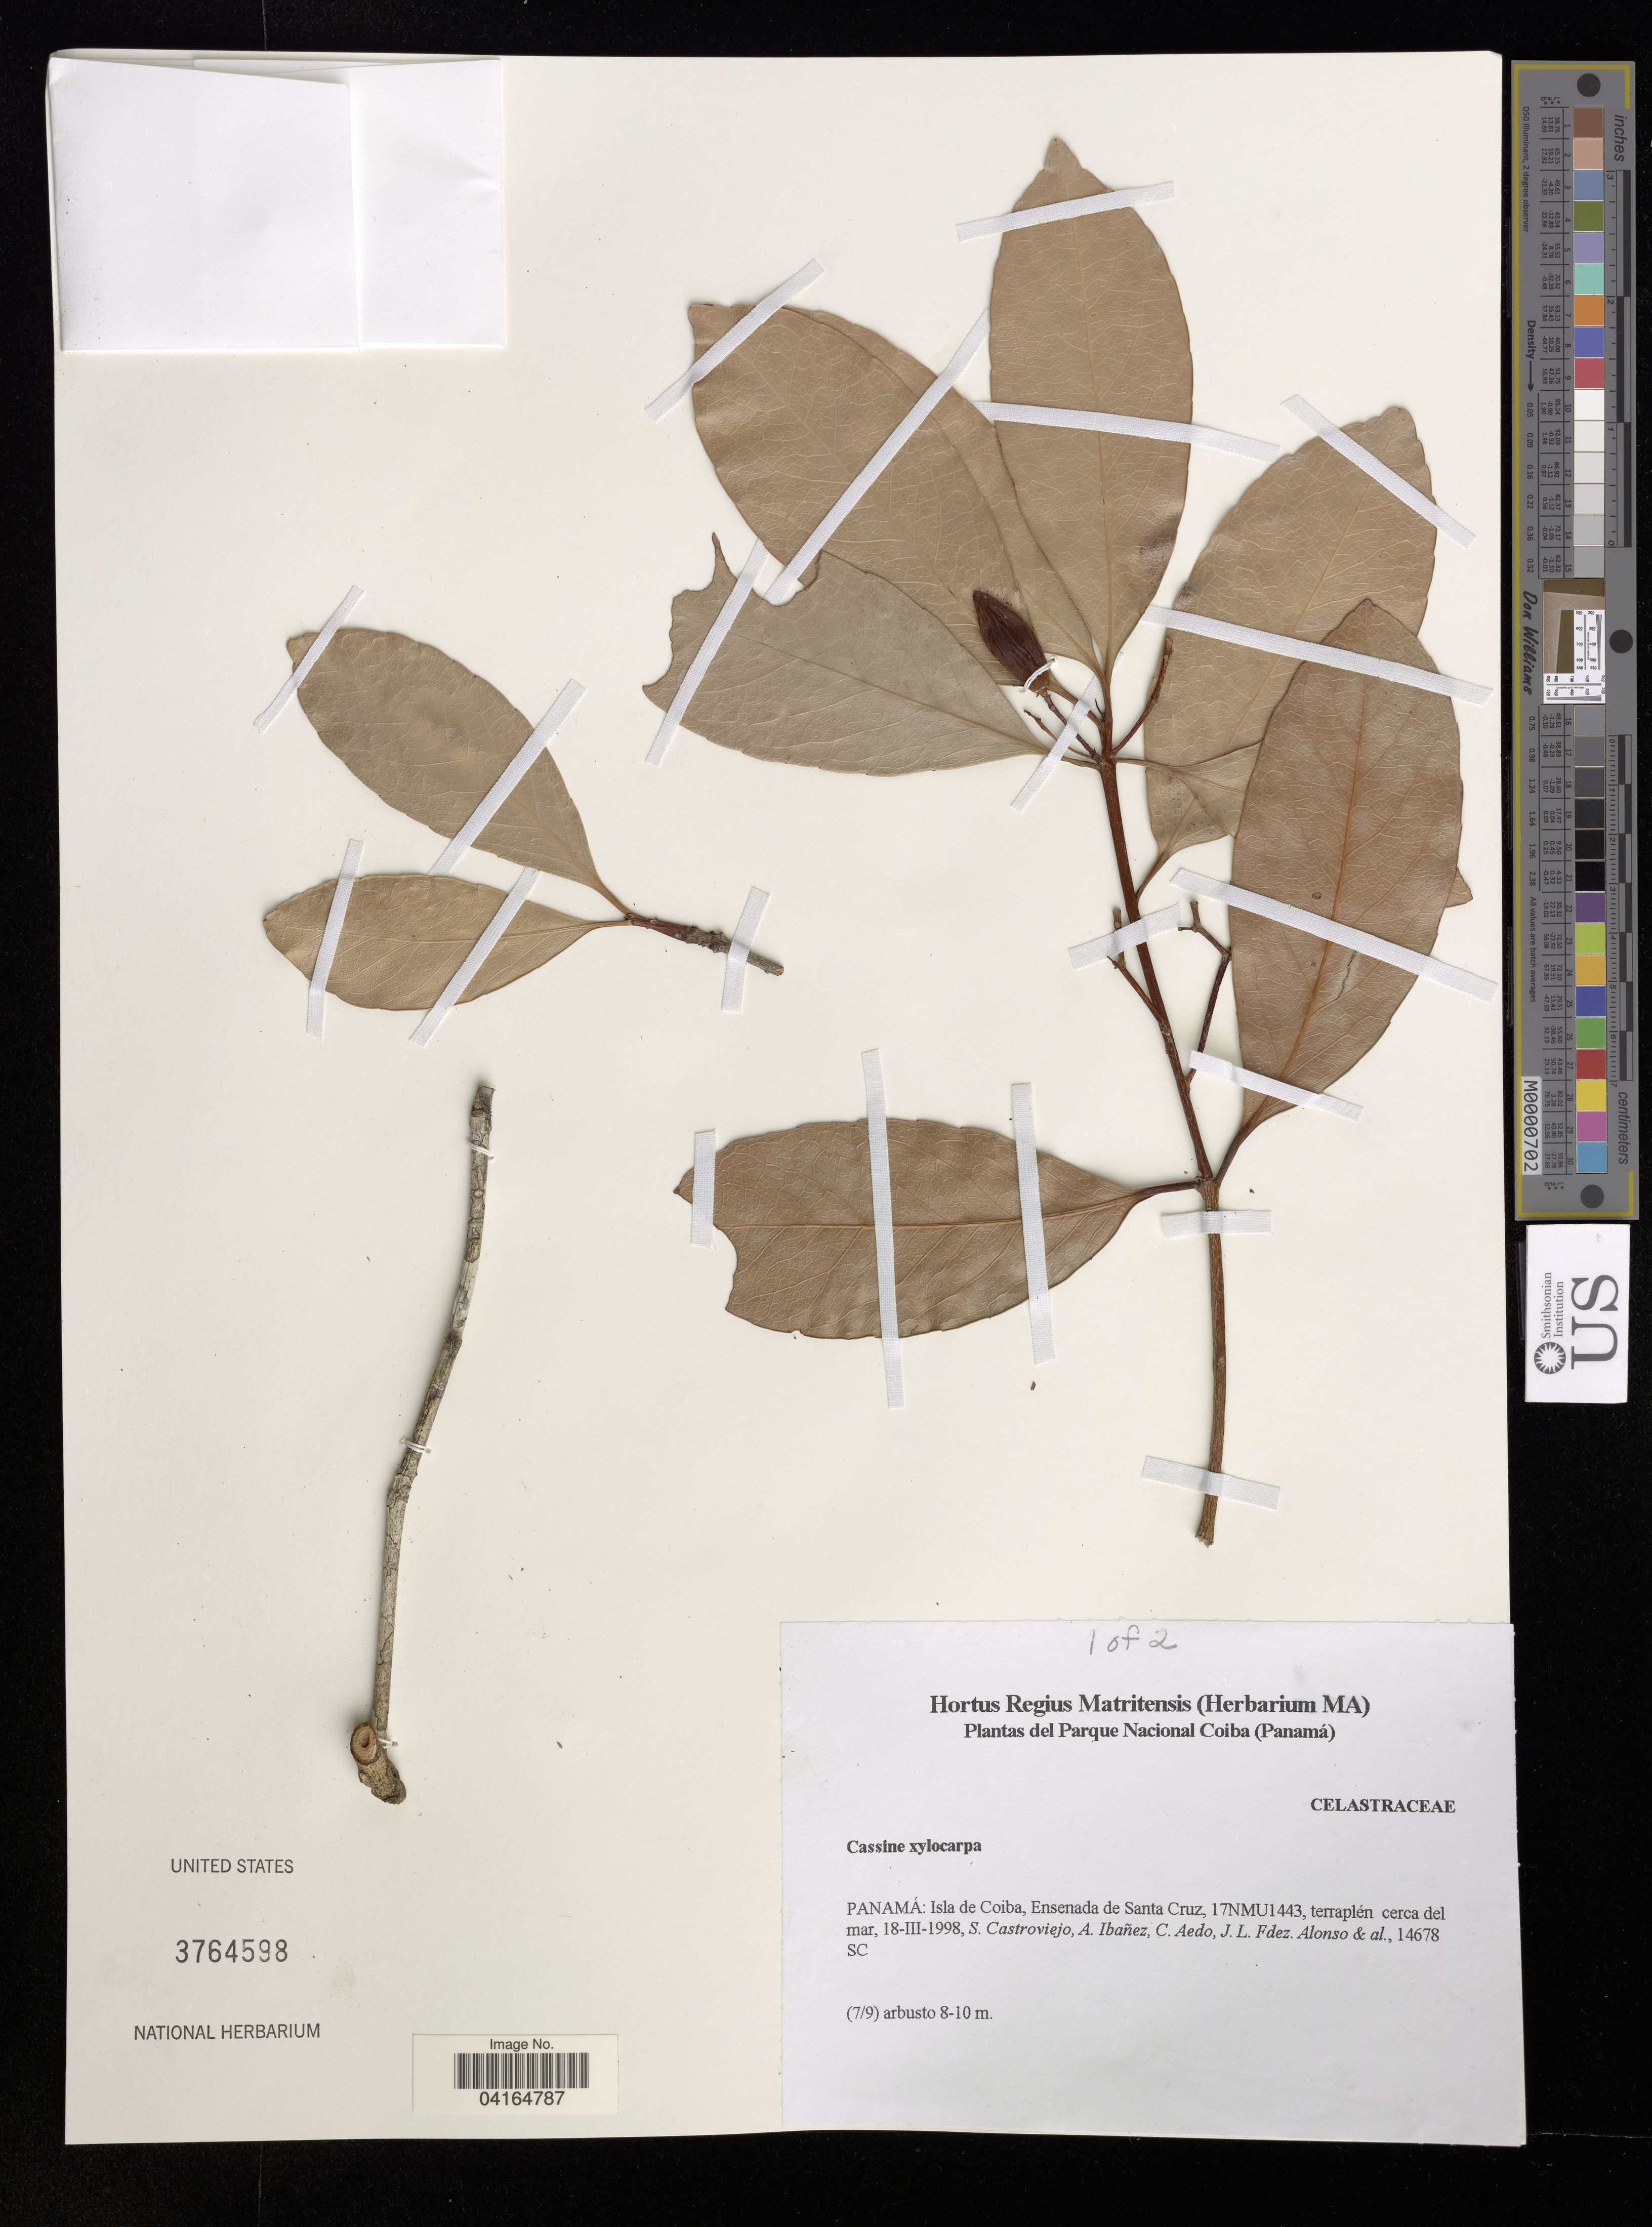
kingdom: Plantae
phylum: Tracheophyta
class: Magnoliopsida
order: Celastrales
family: Celastraceae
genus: Cassine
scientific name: Cassine xylocarpa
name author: Vent.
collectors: S. Castroviejo, A. Ibáñez, C. Aedo, J. L. Fernández-Alonso & et al.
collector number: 14678 SC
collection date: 1998-03-18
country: Panama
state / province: Panamá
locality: Isla de Coiba, Ensenada de Santa Cruz, terraplén cerca del mar.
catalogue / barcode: US 3764598